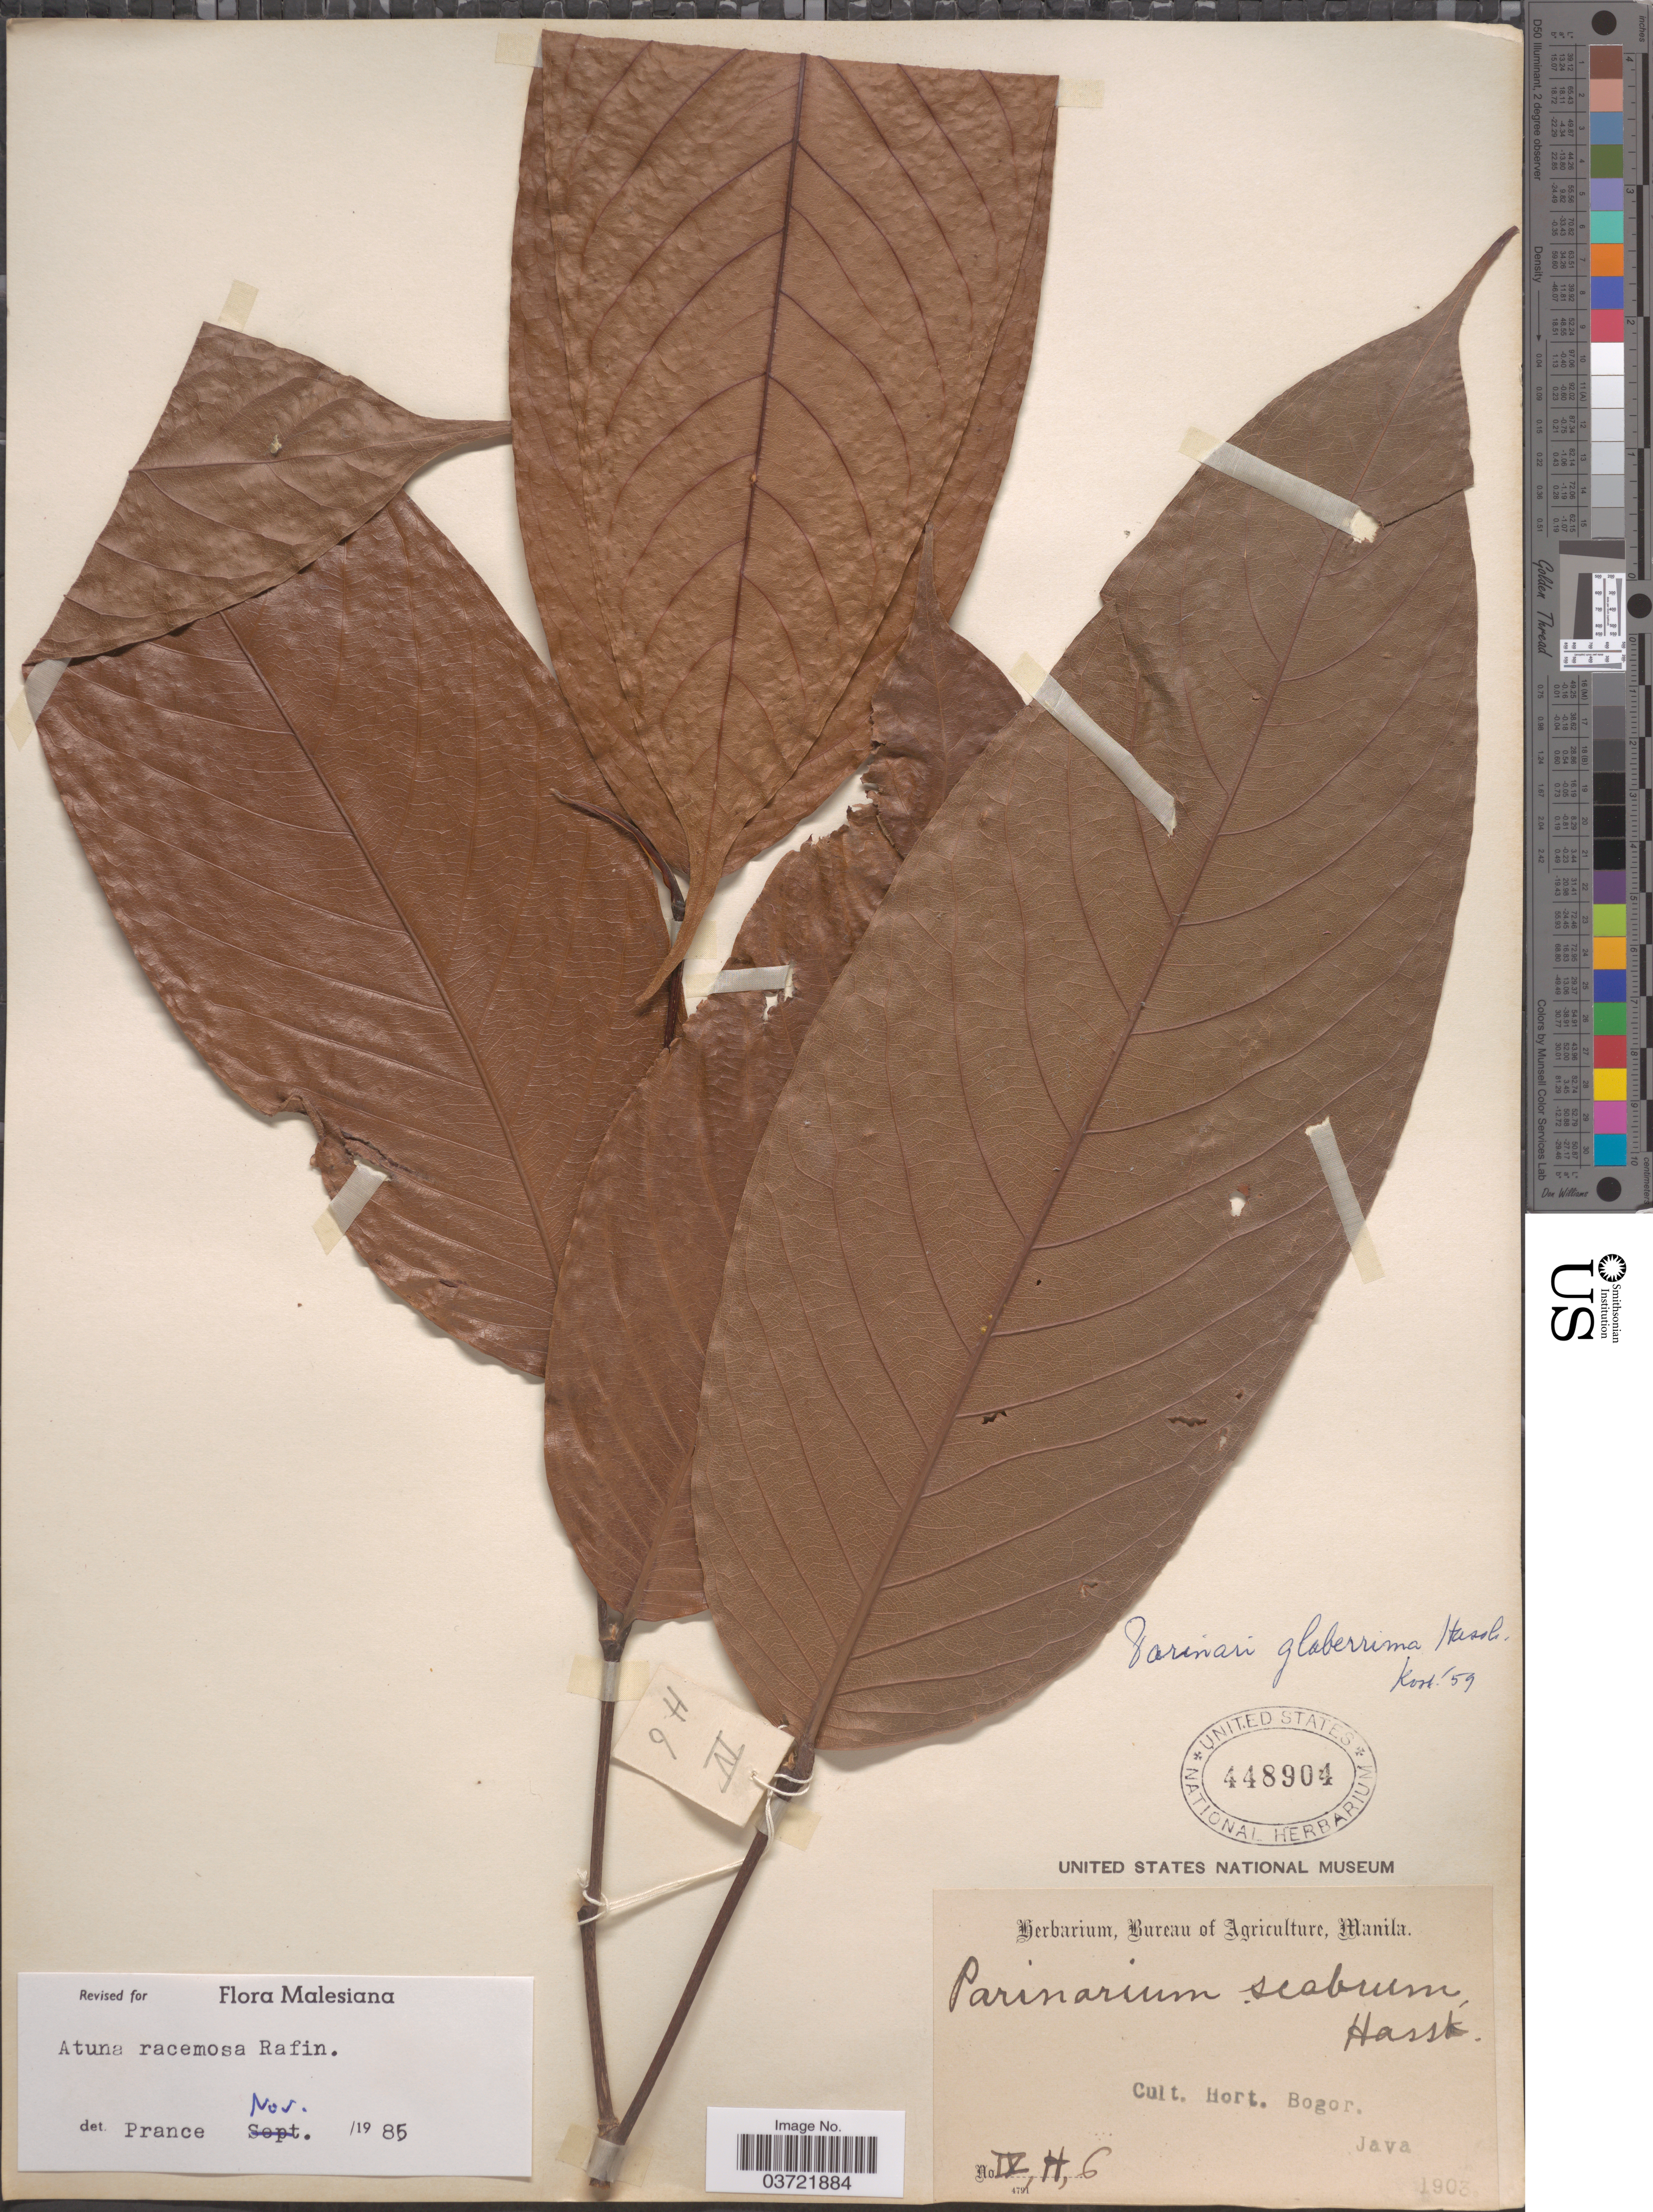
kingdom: Plantae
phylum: Tracheophyta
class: Magnoliopsida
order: Malpighiales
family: Chrysobalanaceae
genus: Atuna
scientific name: Atuna racemosa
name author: Raf.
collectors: Ex herb. Bureau of Agriculture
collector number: IV, H, 6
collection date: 1903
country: Indonesia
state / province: Java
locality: Cult. Hort. Bogor.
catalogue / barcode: US 448904